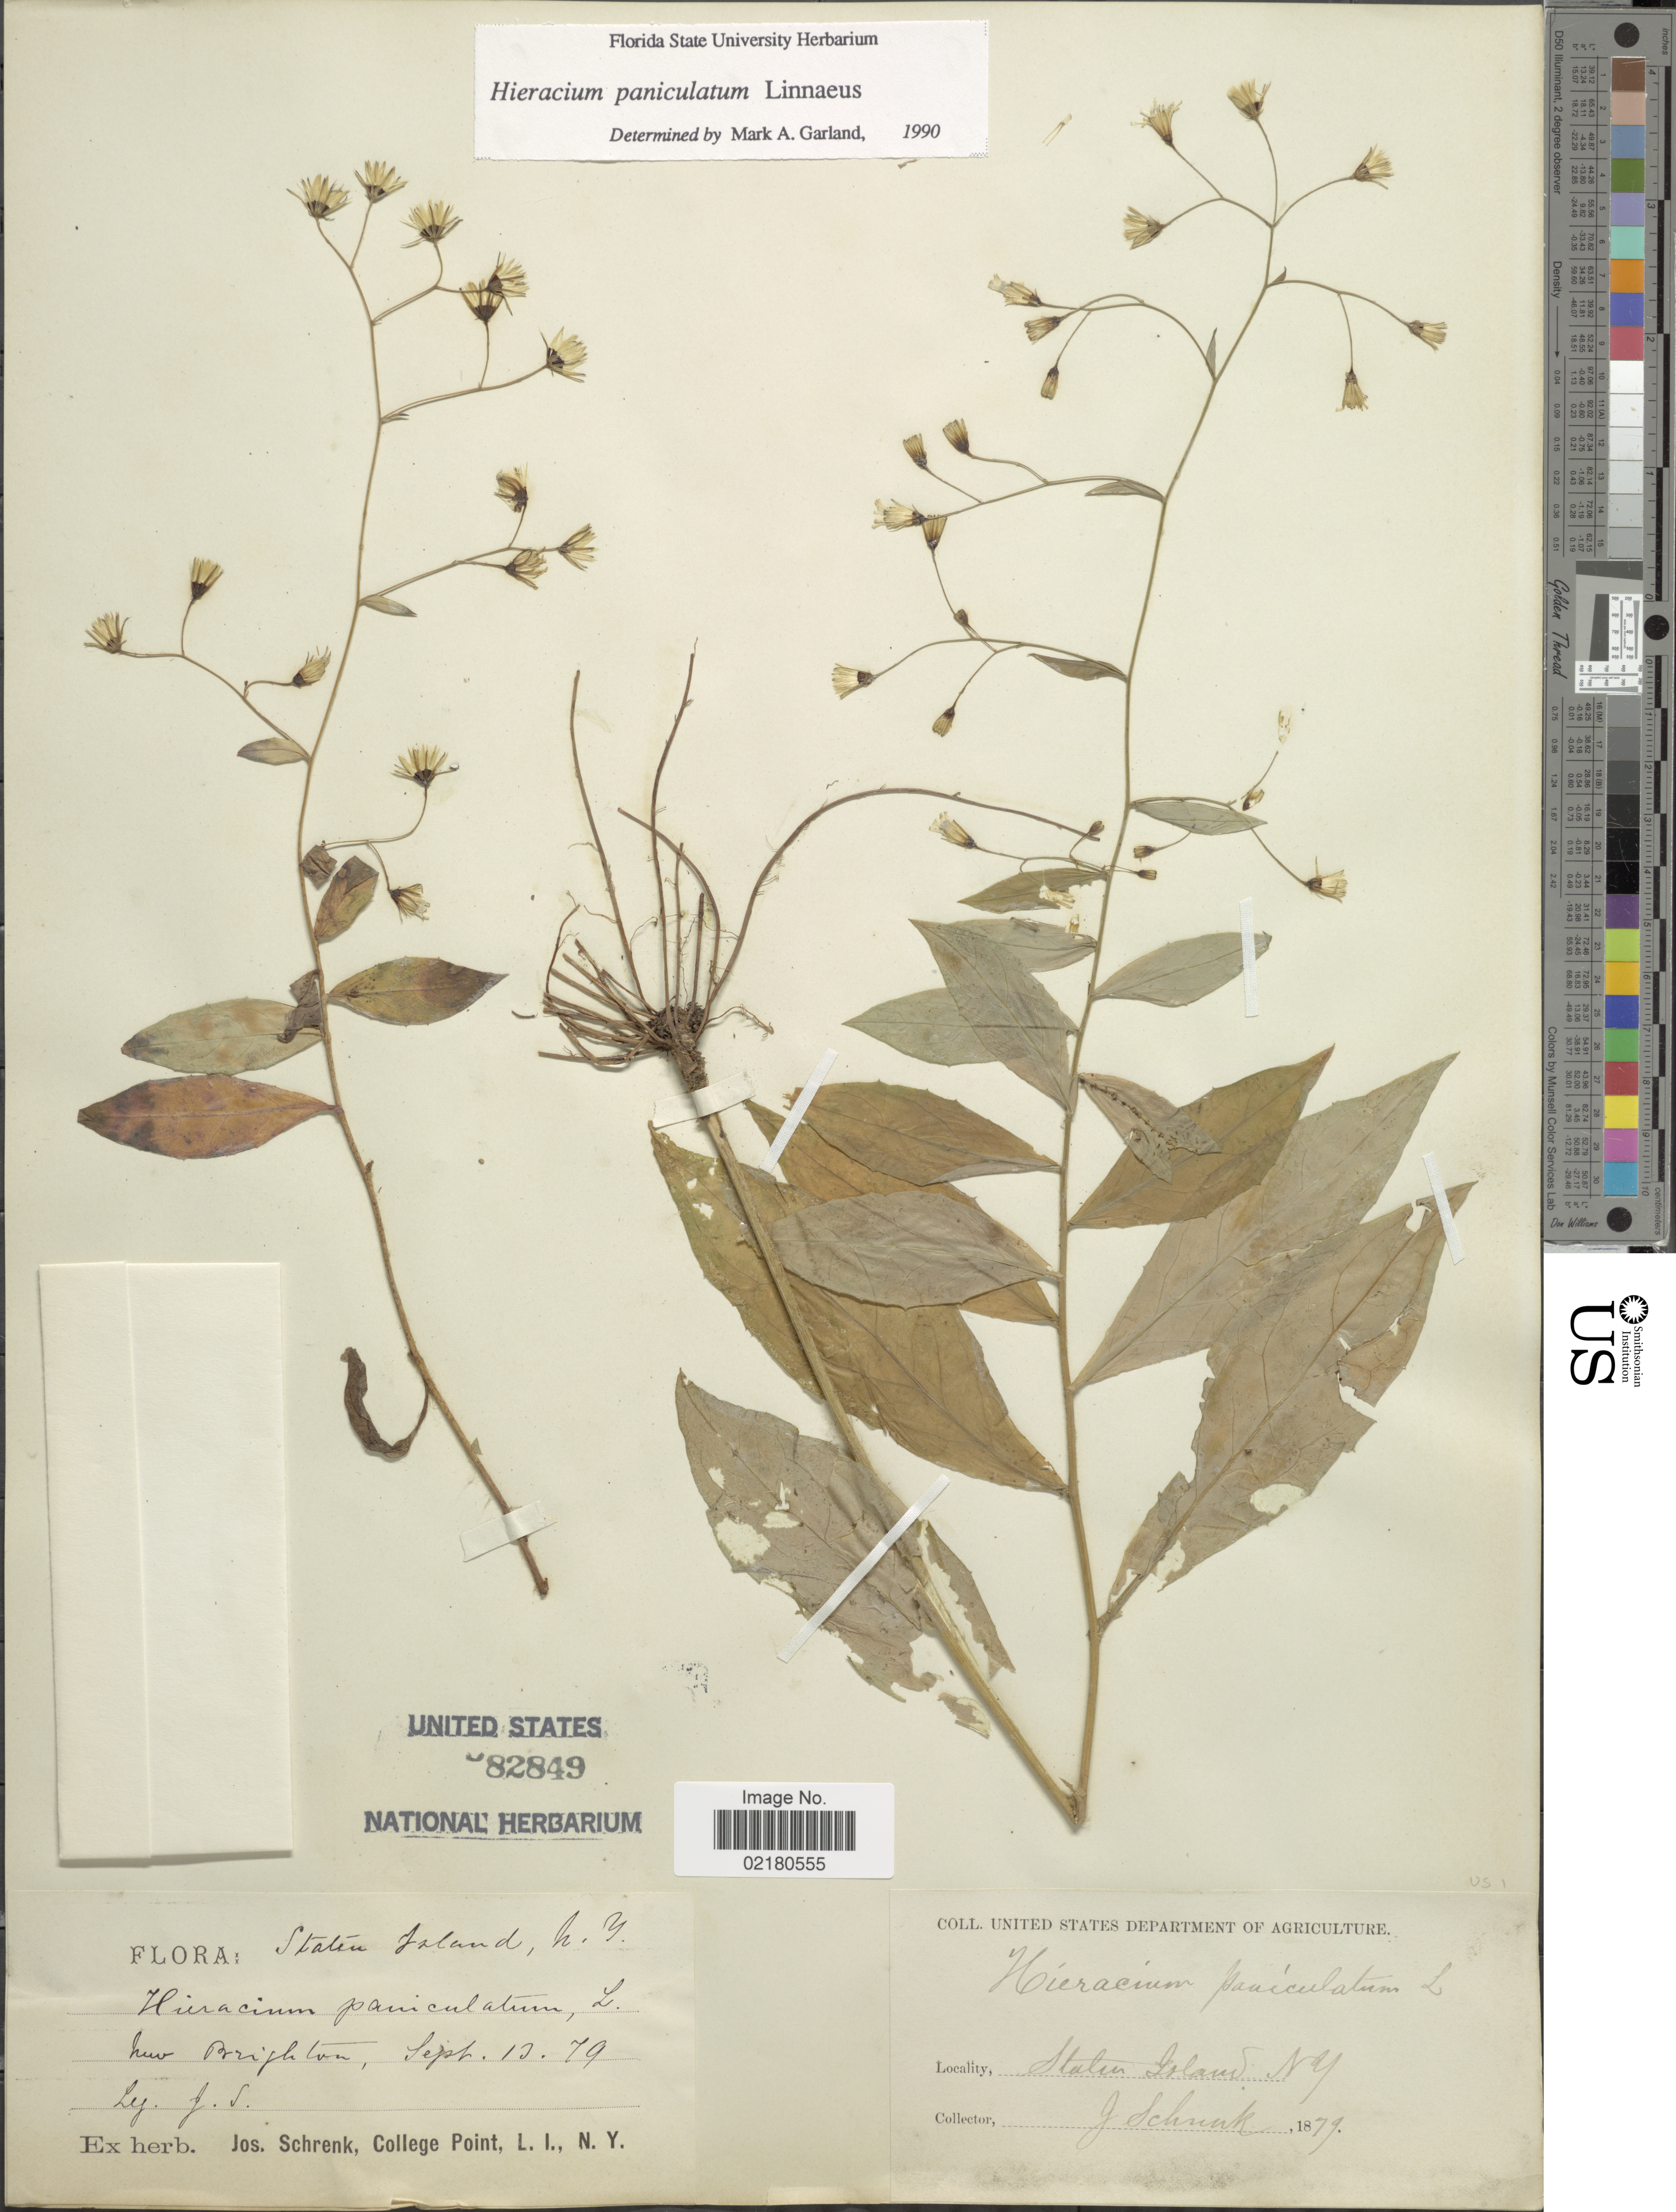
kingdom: Plantae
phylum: Tracheophyta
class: Magnoliopsida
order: Asterales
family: Asteraceae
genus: Hieracium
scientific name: Hieracium paniculatum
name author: L.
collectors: J. Schrenk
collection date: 1879-09-13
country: United States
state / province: New York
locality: Staten Island, New Brighton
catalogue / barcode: US 82849